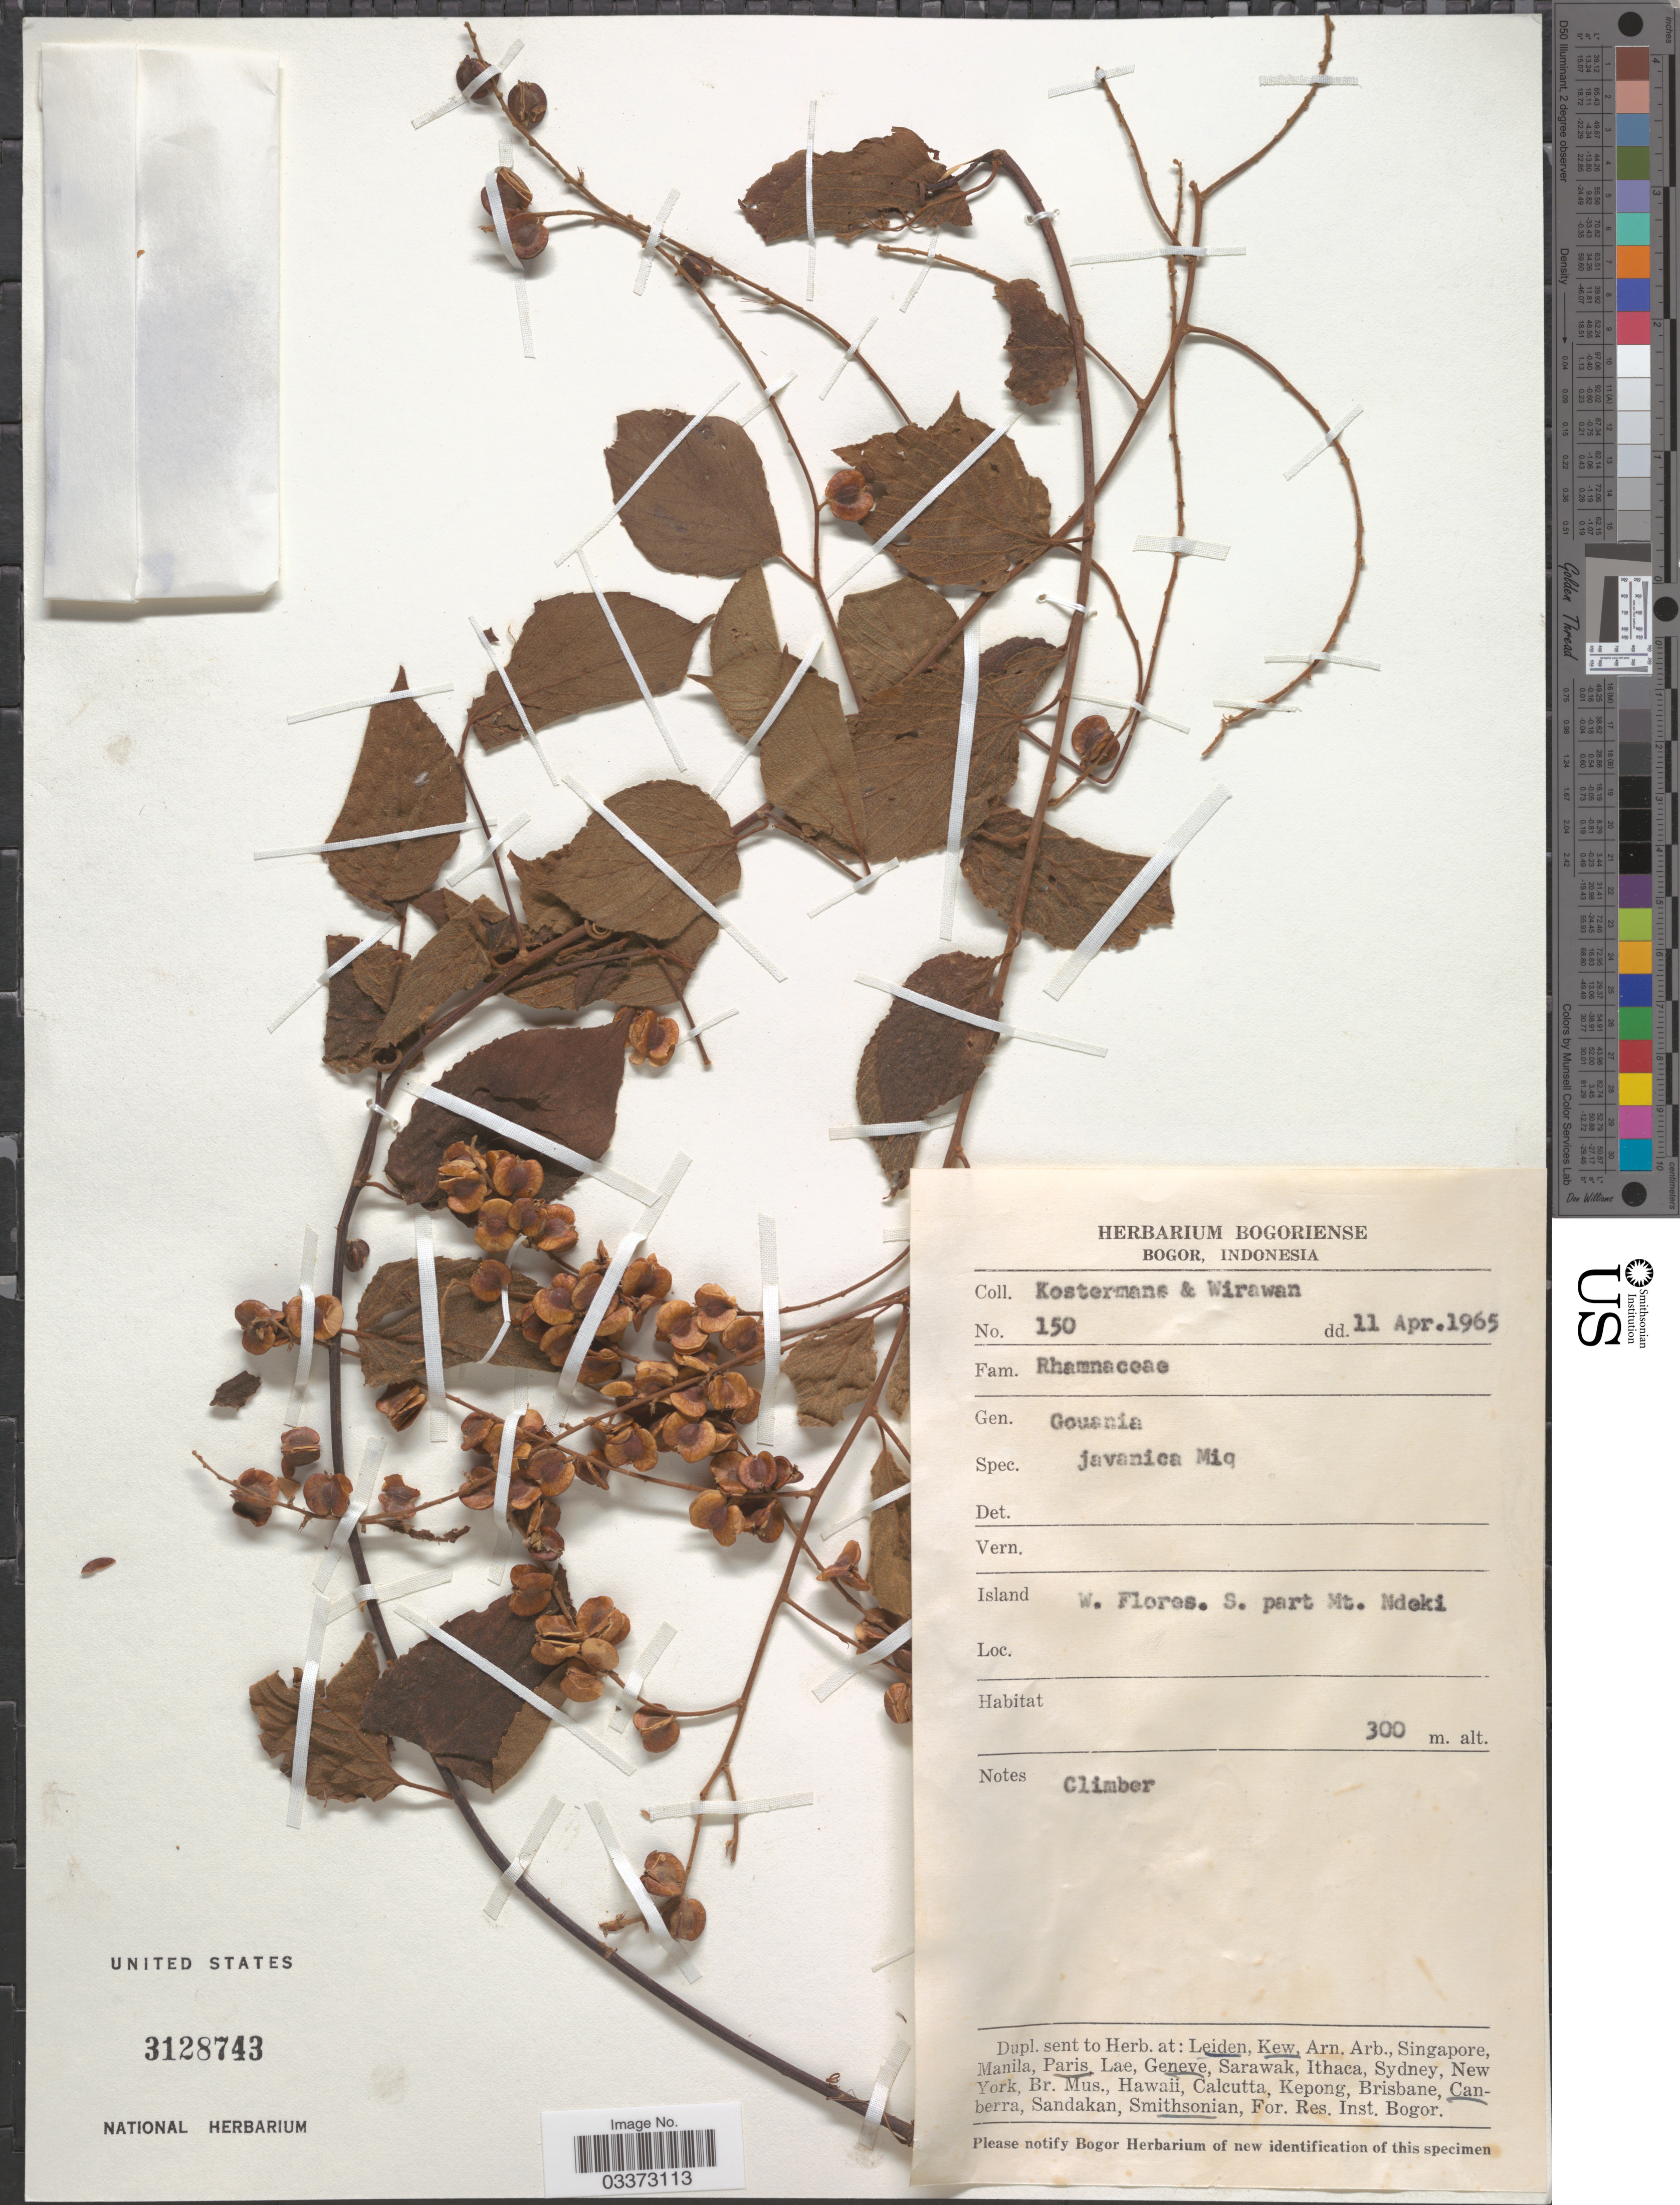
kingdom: Plantae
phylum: Tracheophyta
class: Magnoliopsida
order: Rosales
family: Rhamnaceae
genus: Gouania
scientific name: Gouania javanica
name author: Miq.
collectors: Kostermans & -. Wirawan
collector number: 150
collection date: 1965-04-11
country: Indonesia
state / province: Nusa Tenggara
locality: Island W. Flores. S. part Mt. Ndeki.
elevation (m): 300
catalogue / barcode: US 3128743